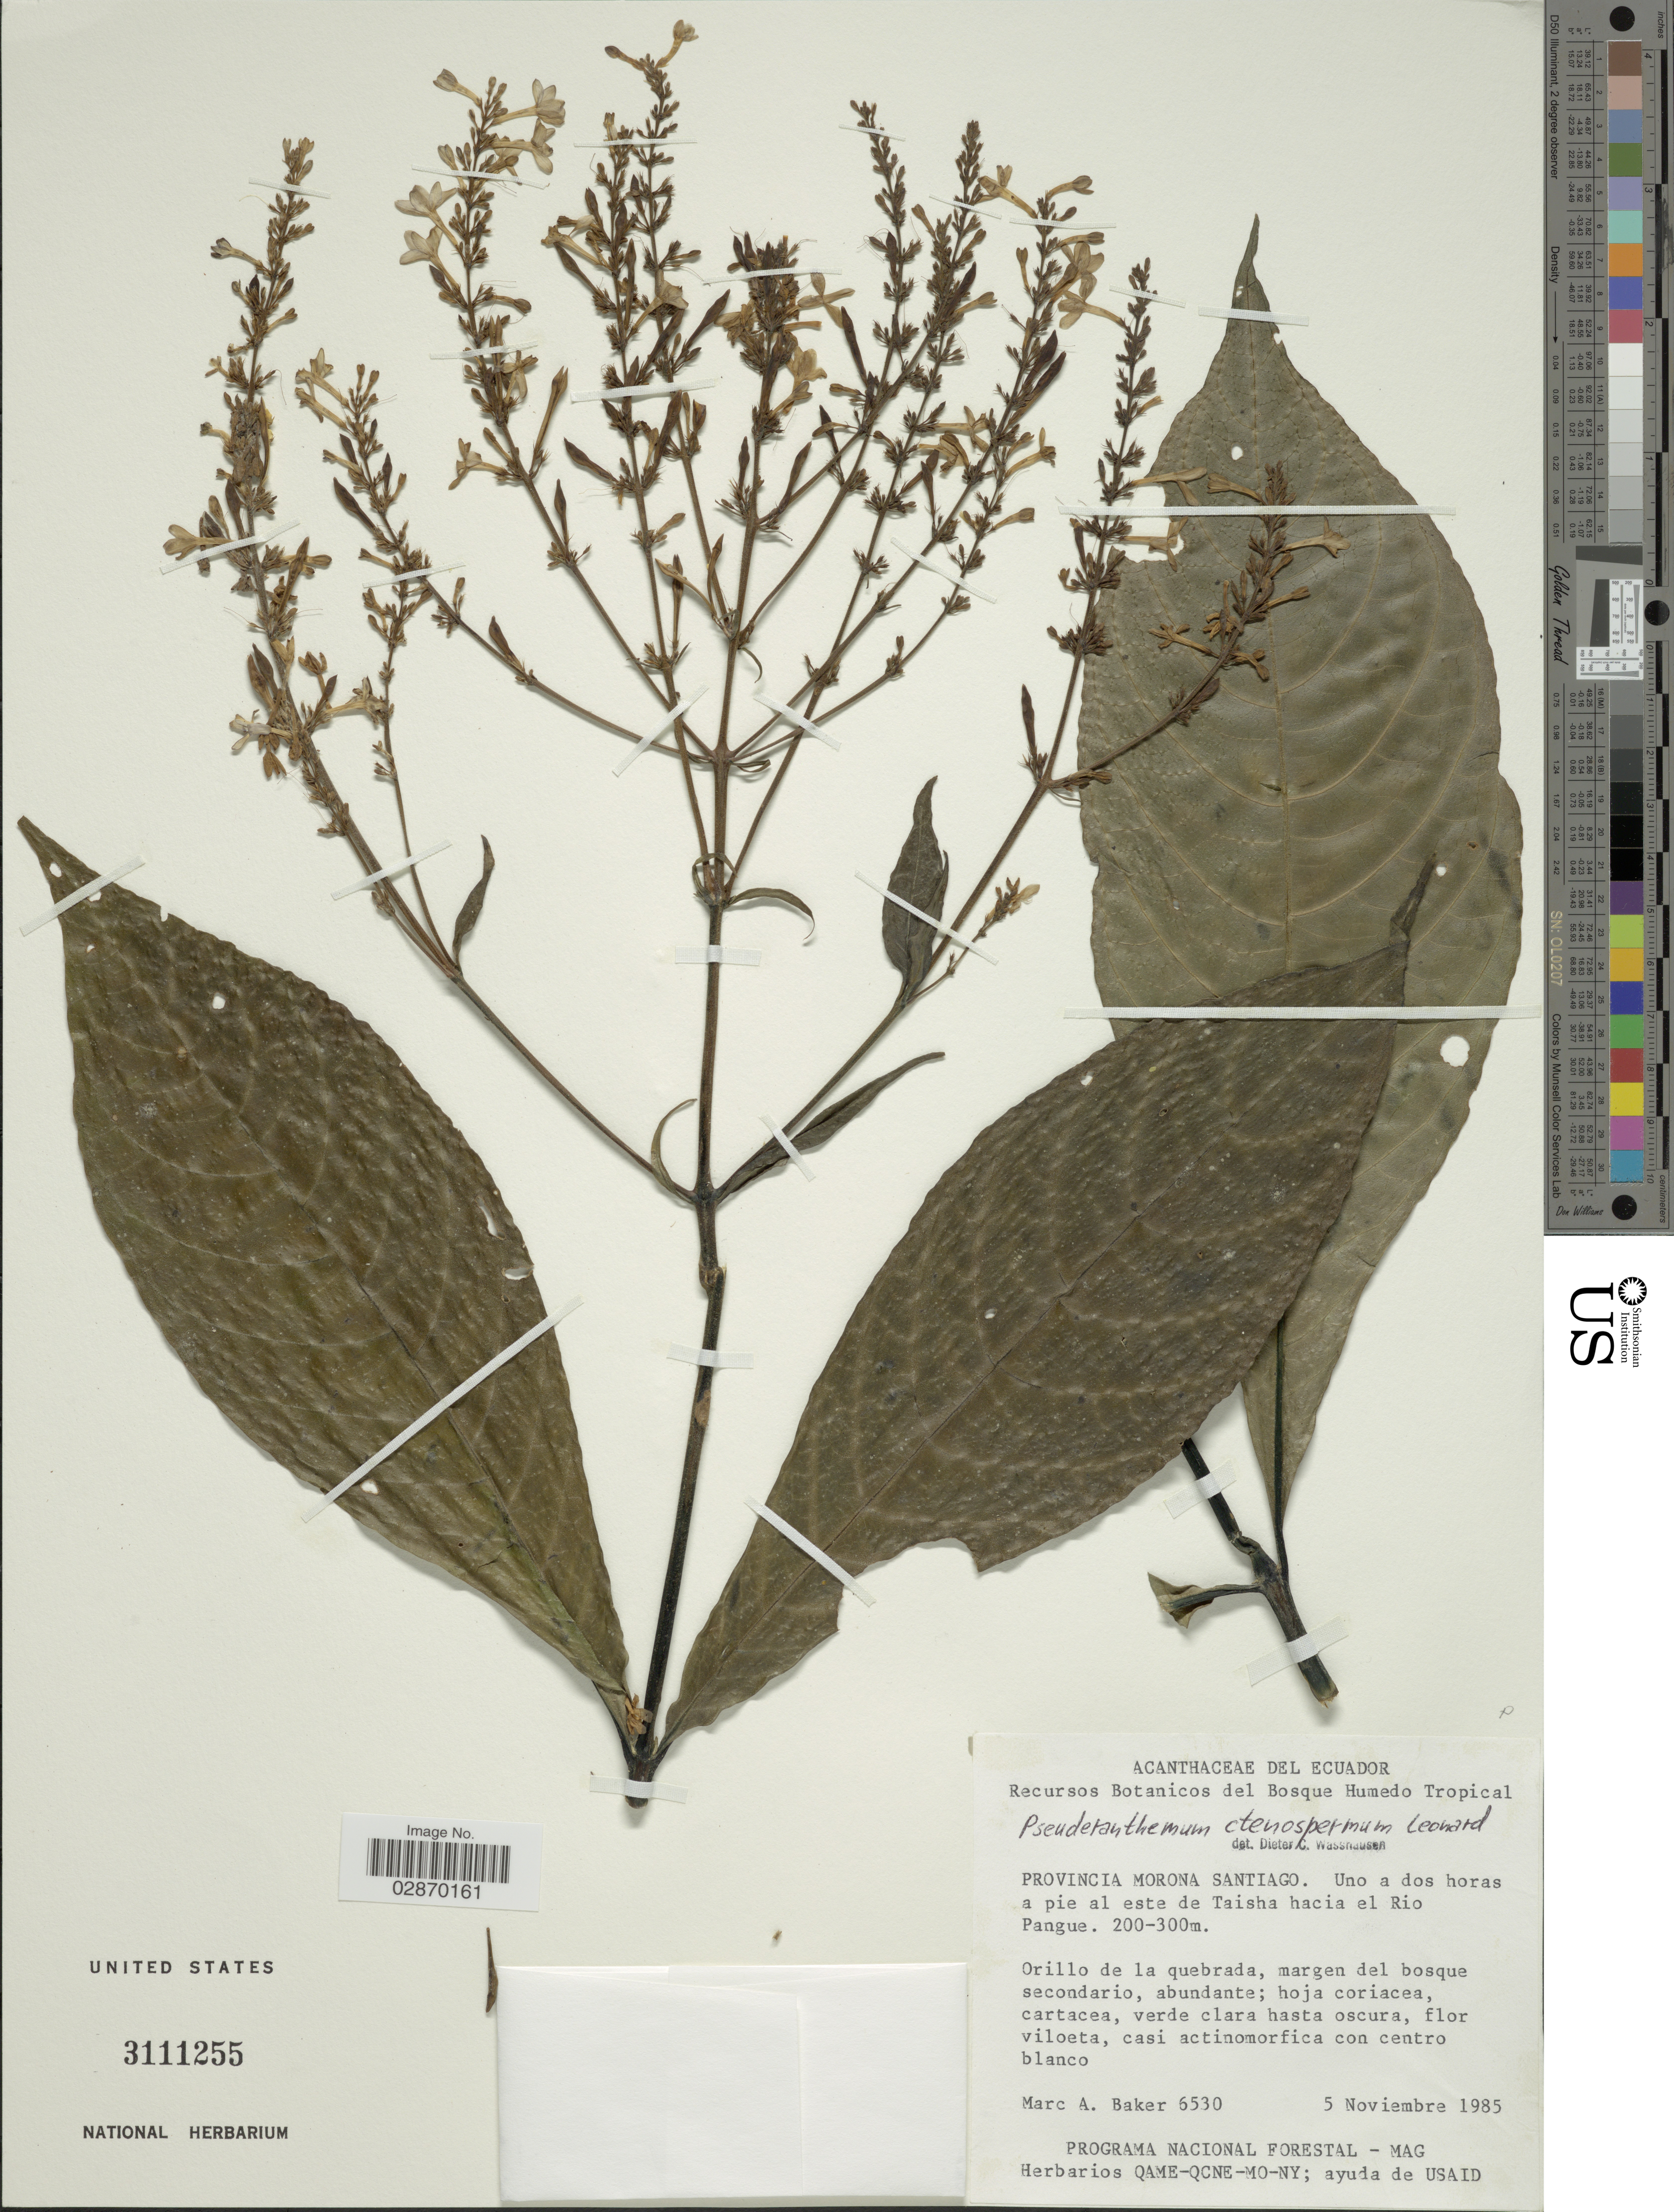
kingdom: Plantae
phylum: Tracheophyta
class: Magnoliopsida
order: Lamiales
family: Acanthaceae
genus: Pseuderanthemum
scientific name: Pseuderanthemum subauriculatum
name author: Mildbr.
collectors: M. A. Baker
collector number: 6530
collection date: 1985-11-05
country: Ecuador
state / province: Morona-Santiago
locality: Uno a dos horas a pie al este de Taisha hacia el Rio Pangue.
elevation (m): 200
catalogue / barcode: US 3111255